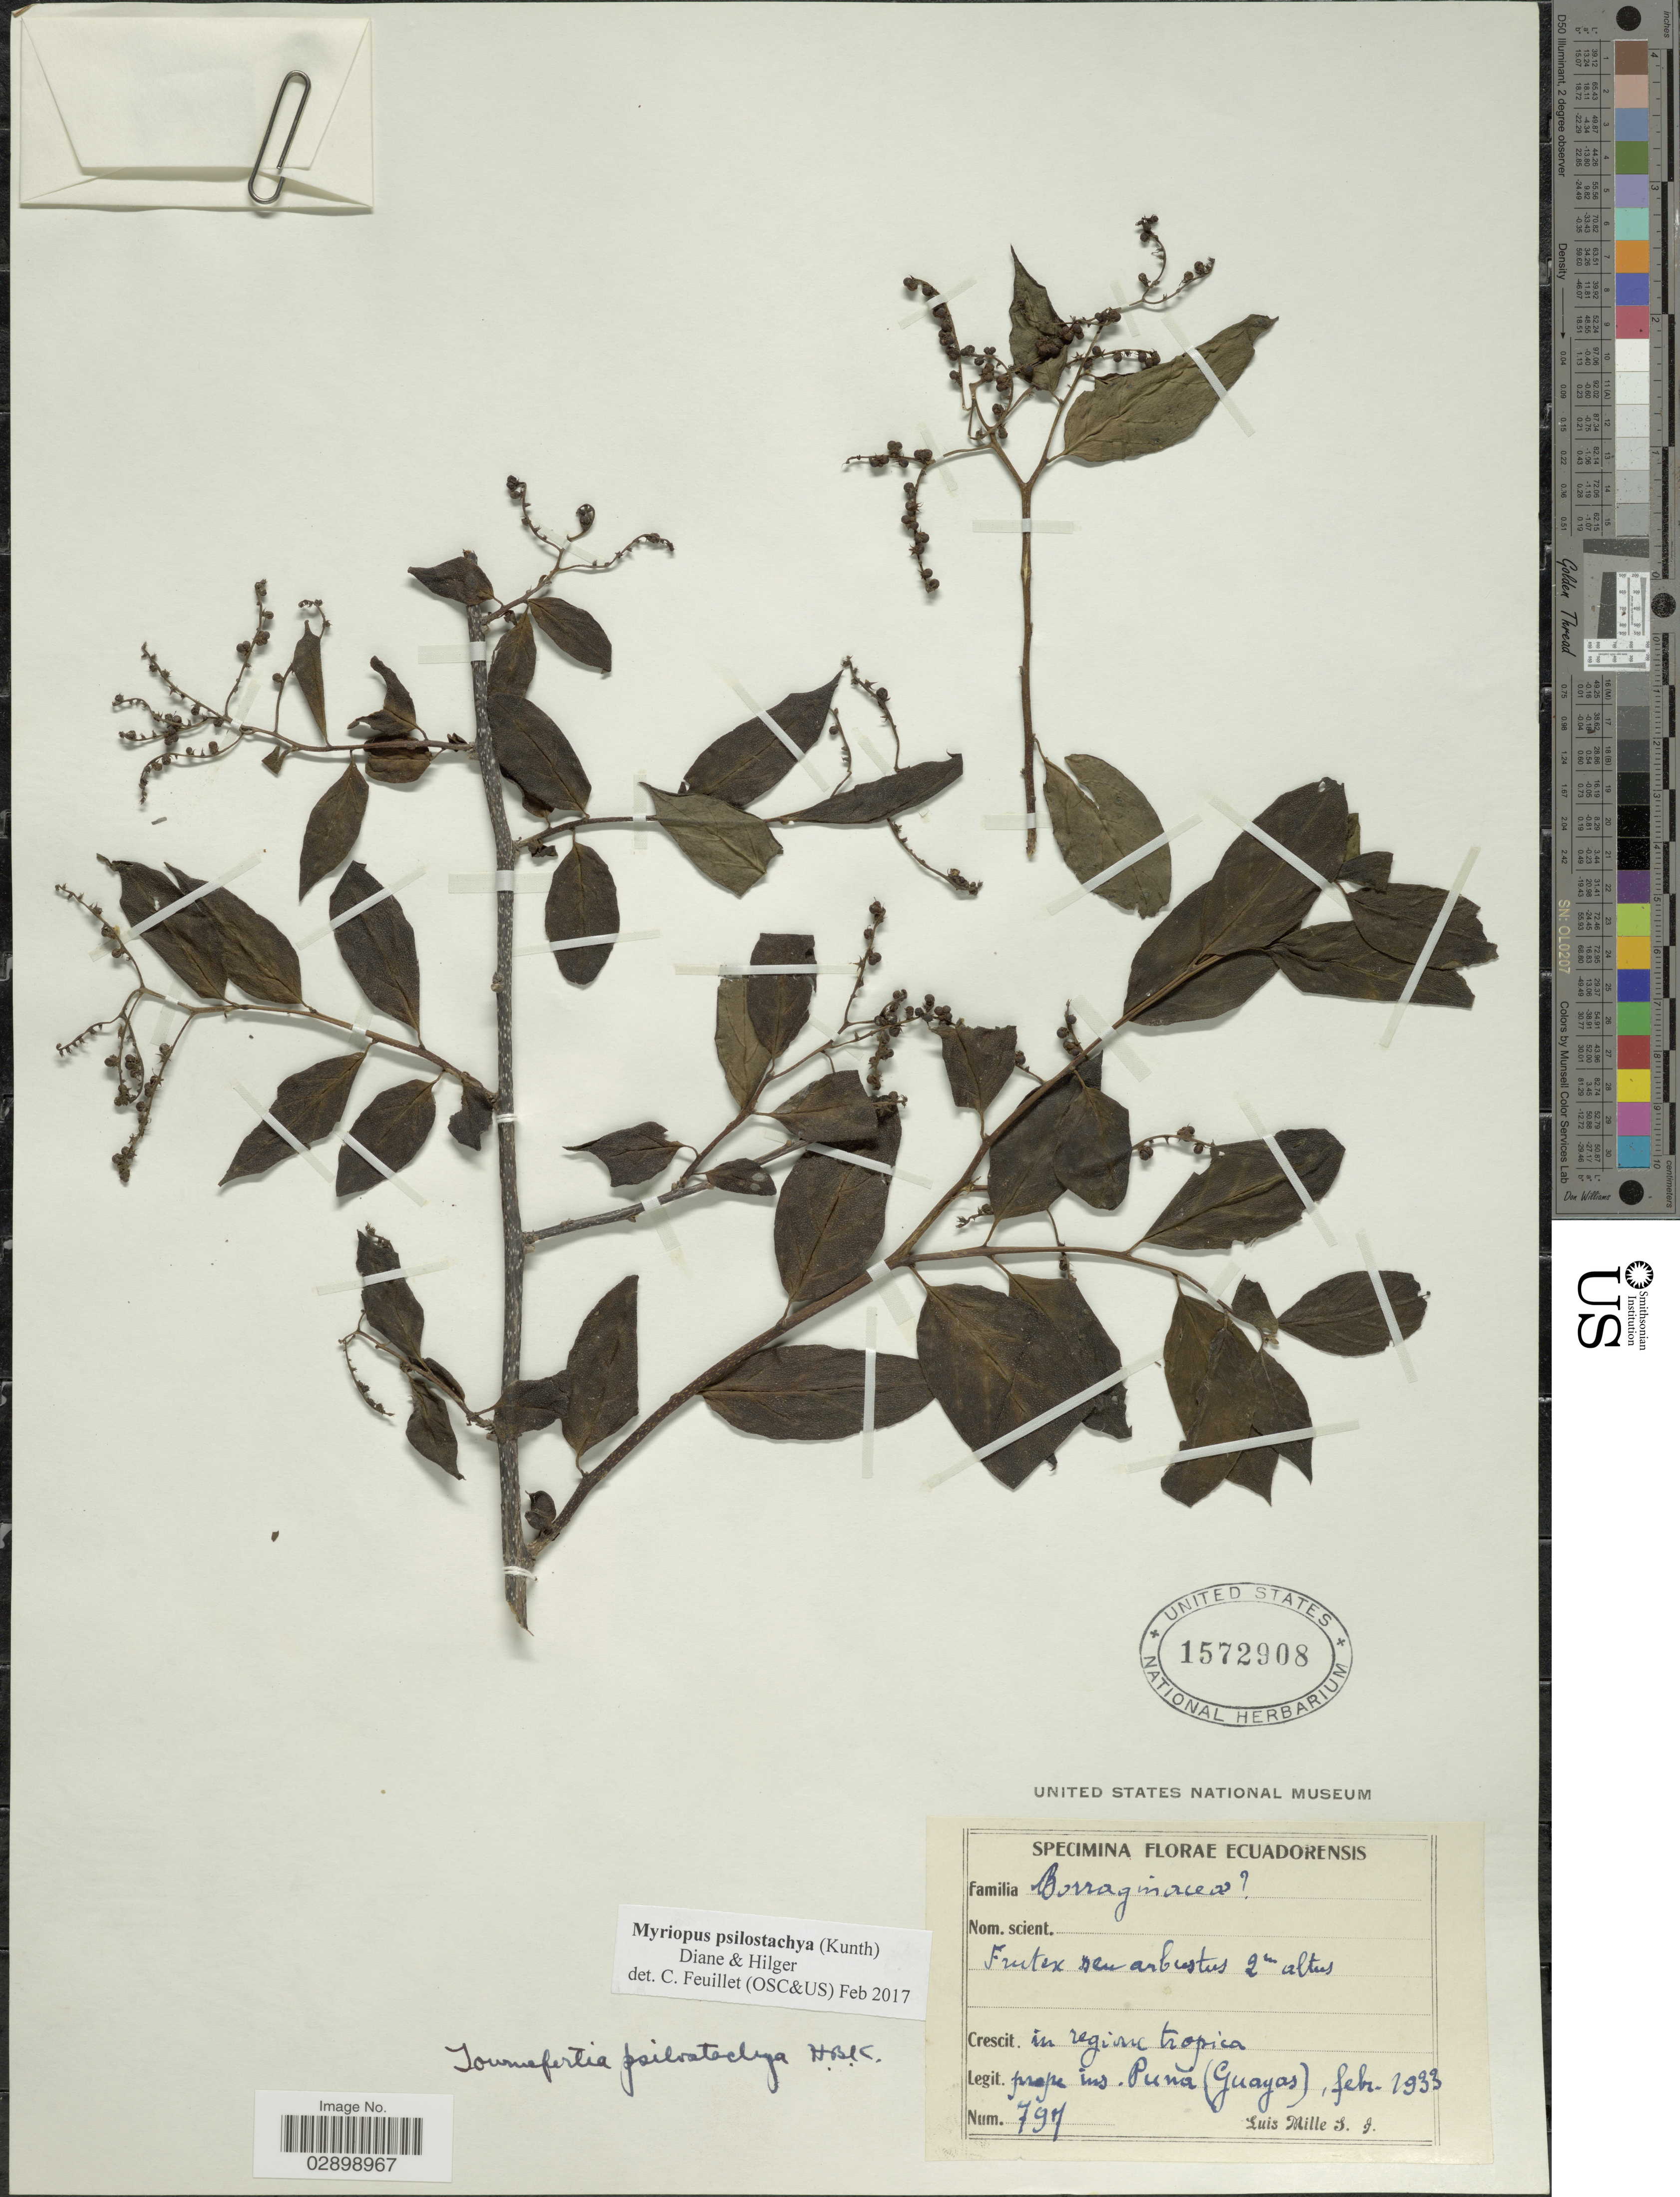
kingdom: Plantae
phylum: Tracheophyta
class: Magnoliopsida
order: Boraginales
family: Heliotropiaceae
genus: Myriopus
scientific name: Myriopus psilostachya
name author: (Kunth) Diane & Hilger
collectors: L. Mille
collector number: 797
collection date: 1933-02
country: Ecuador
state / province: Guayas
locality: Prope ins. Puná.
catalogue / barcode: US 1572908